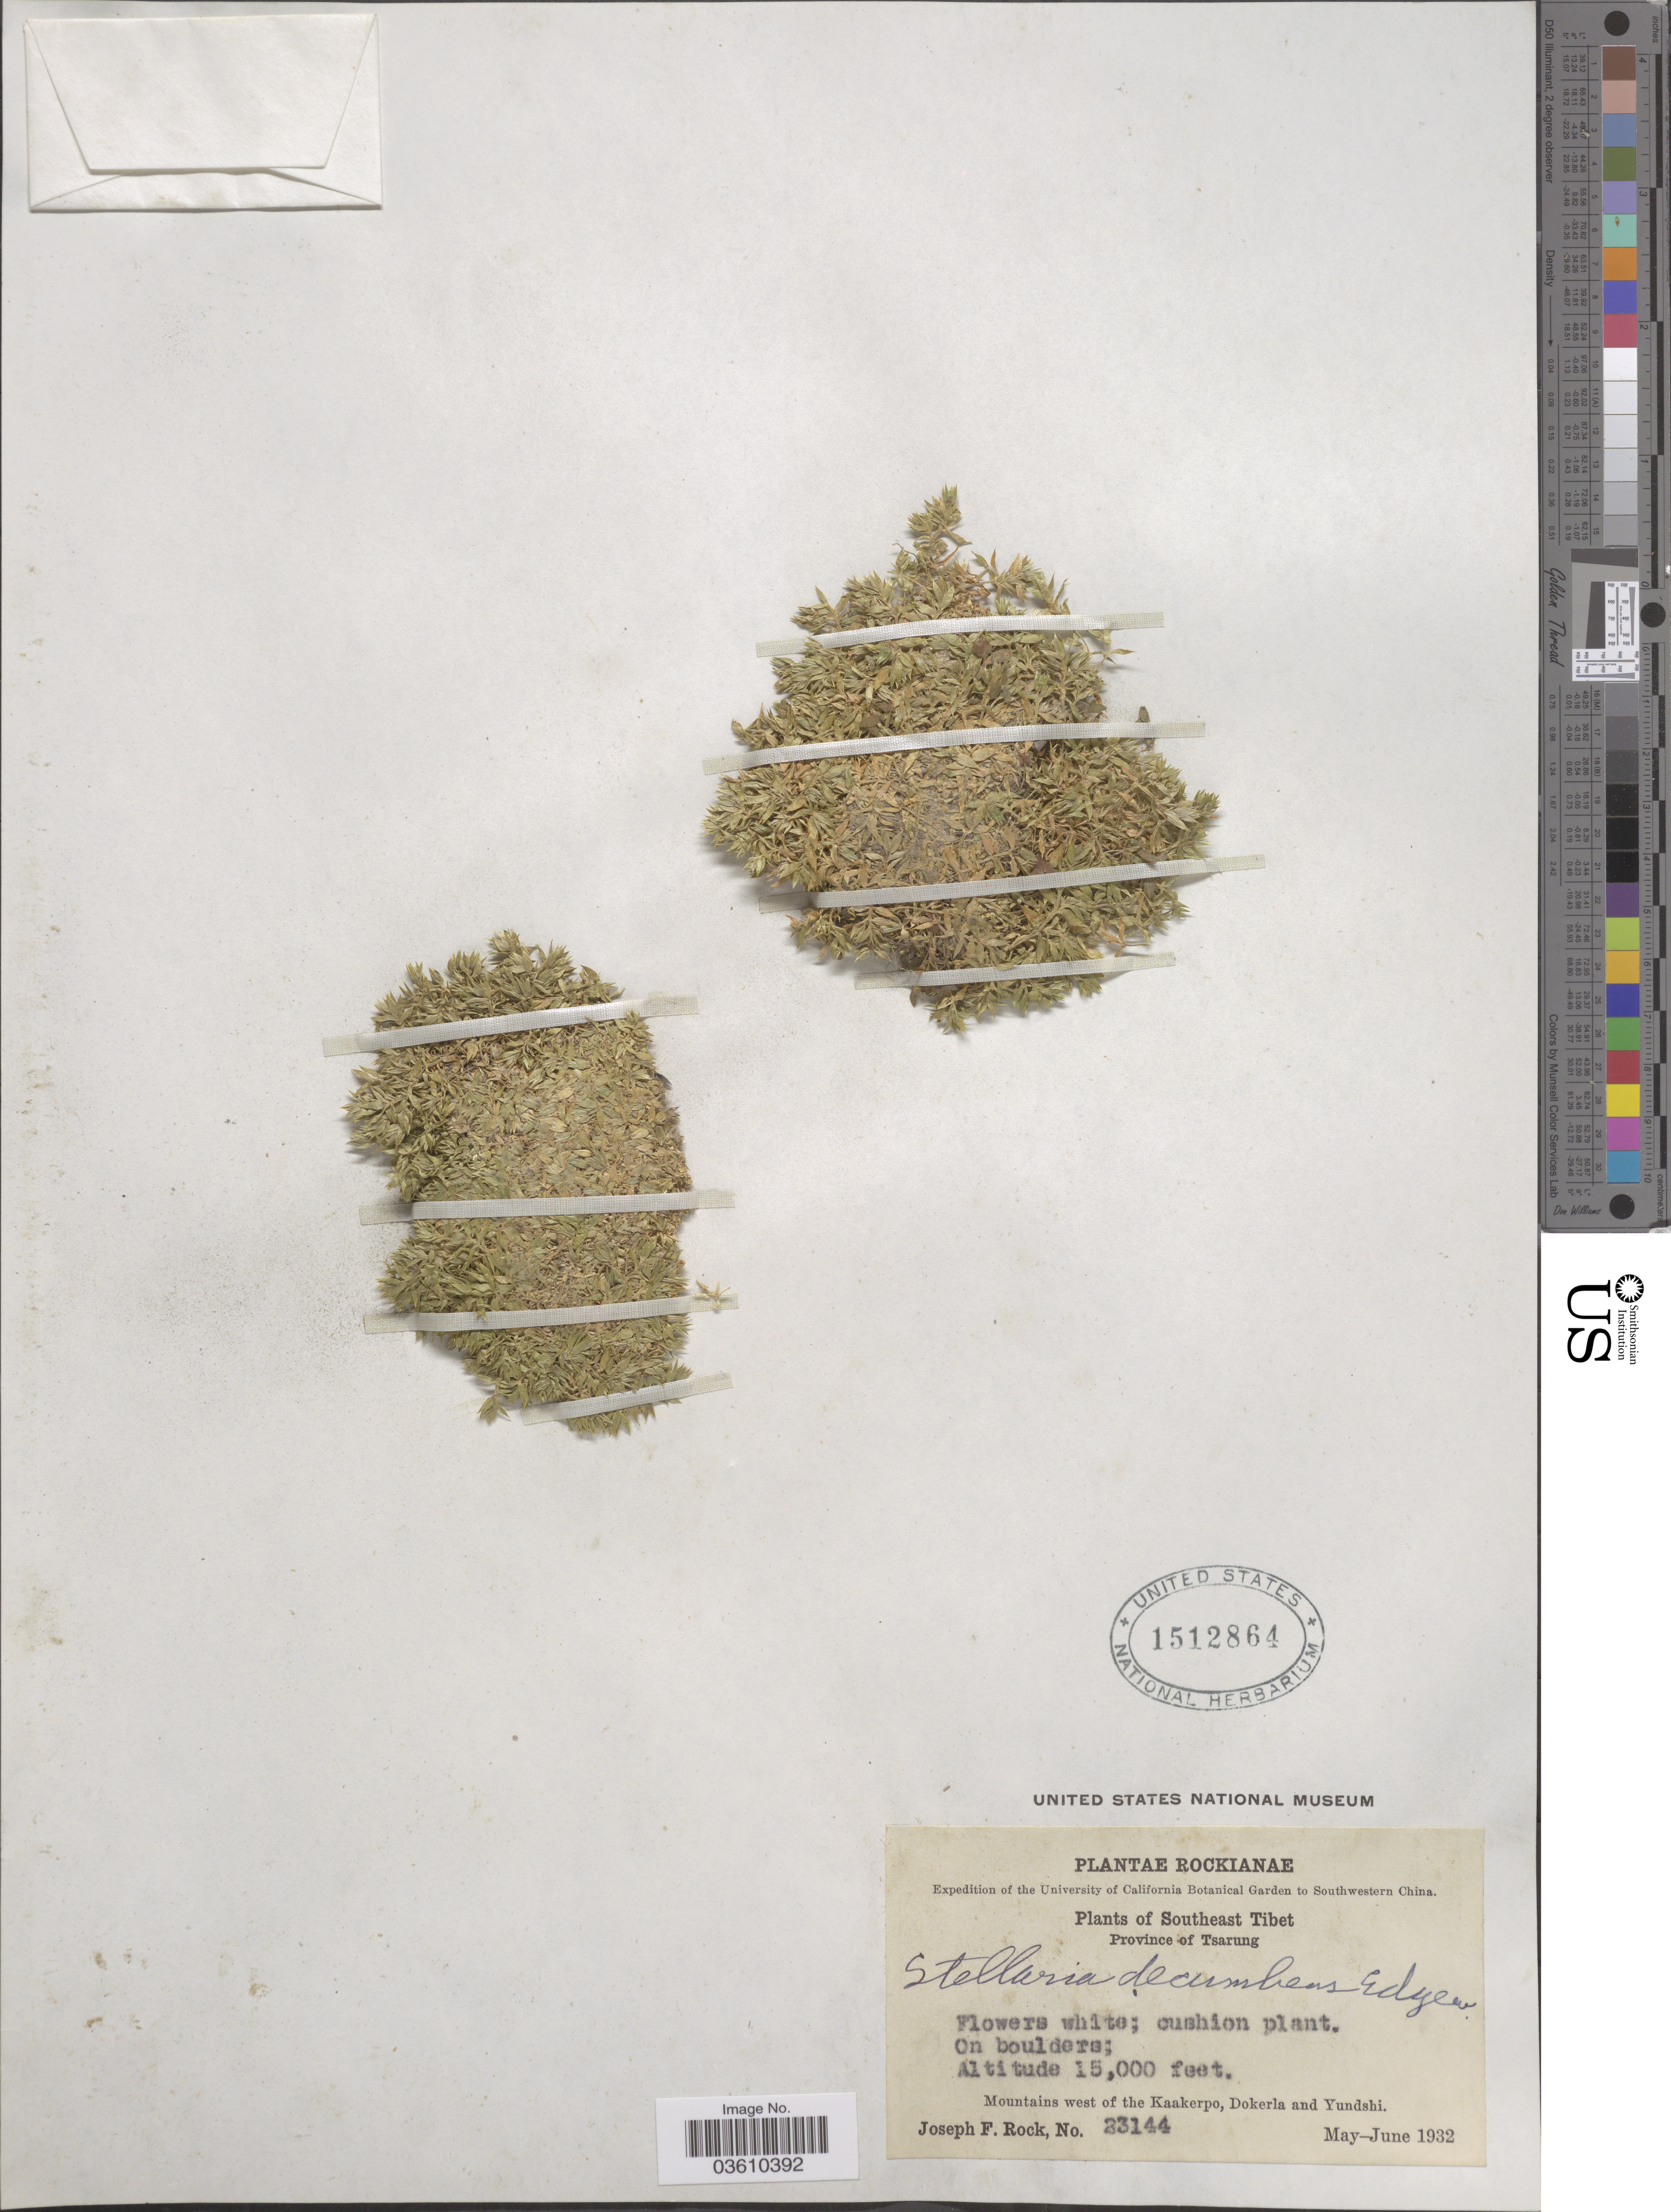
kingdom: Plantae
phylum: Tracheophyta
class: Magnoliopsida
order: Caryophyllales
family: Caryophyllaceae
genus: Stellaria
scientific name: Stellaria decumbens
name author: Edgew.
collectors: J. F. Rock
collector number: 23144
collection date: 1932-05/1932-06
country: China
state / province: Xizang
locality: Southeast Tibet. Province of Tsarung. Mountains west of the Kaakerpo, Dokerla and Yundshi.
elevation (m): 4572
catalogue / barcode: US 1512864